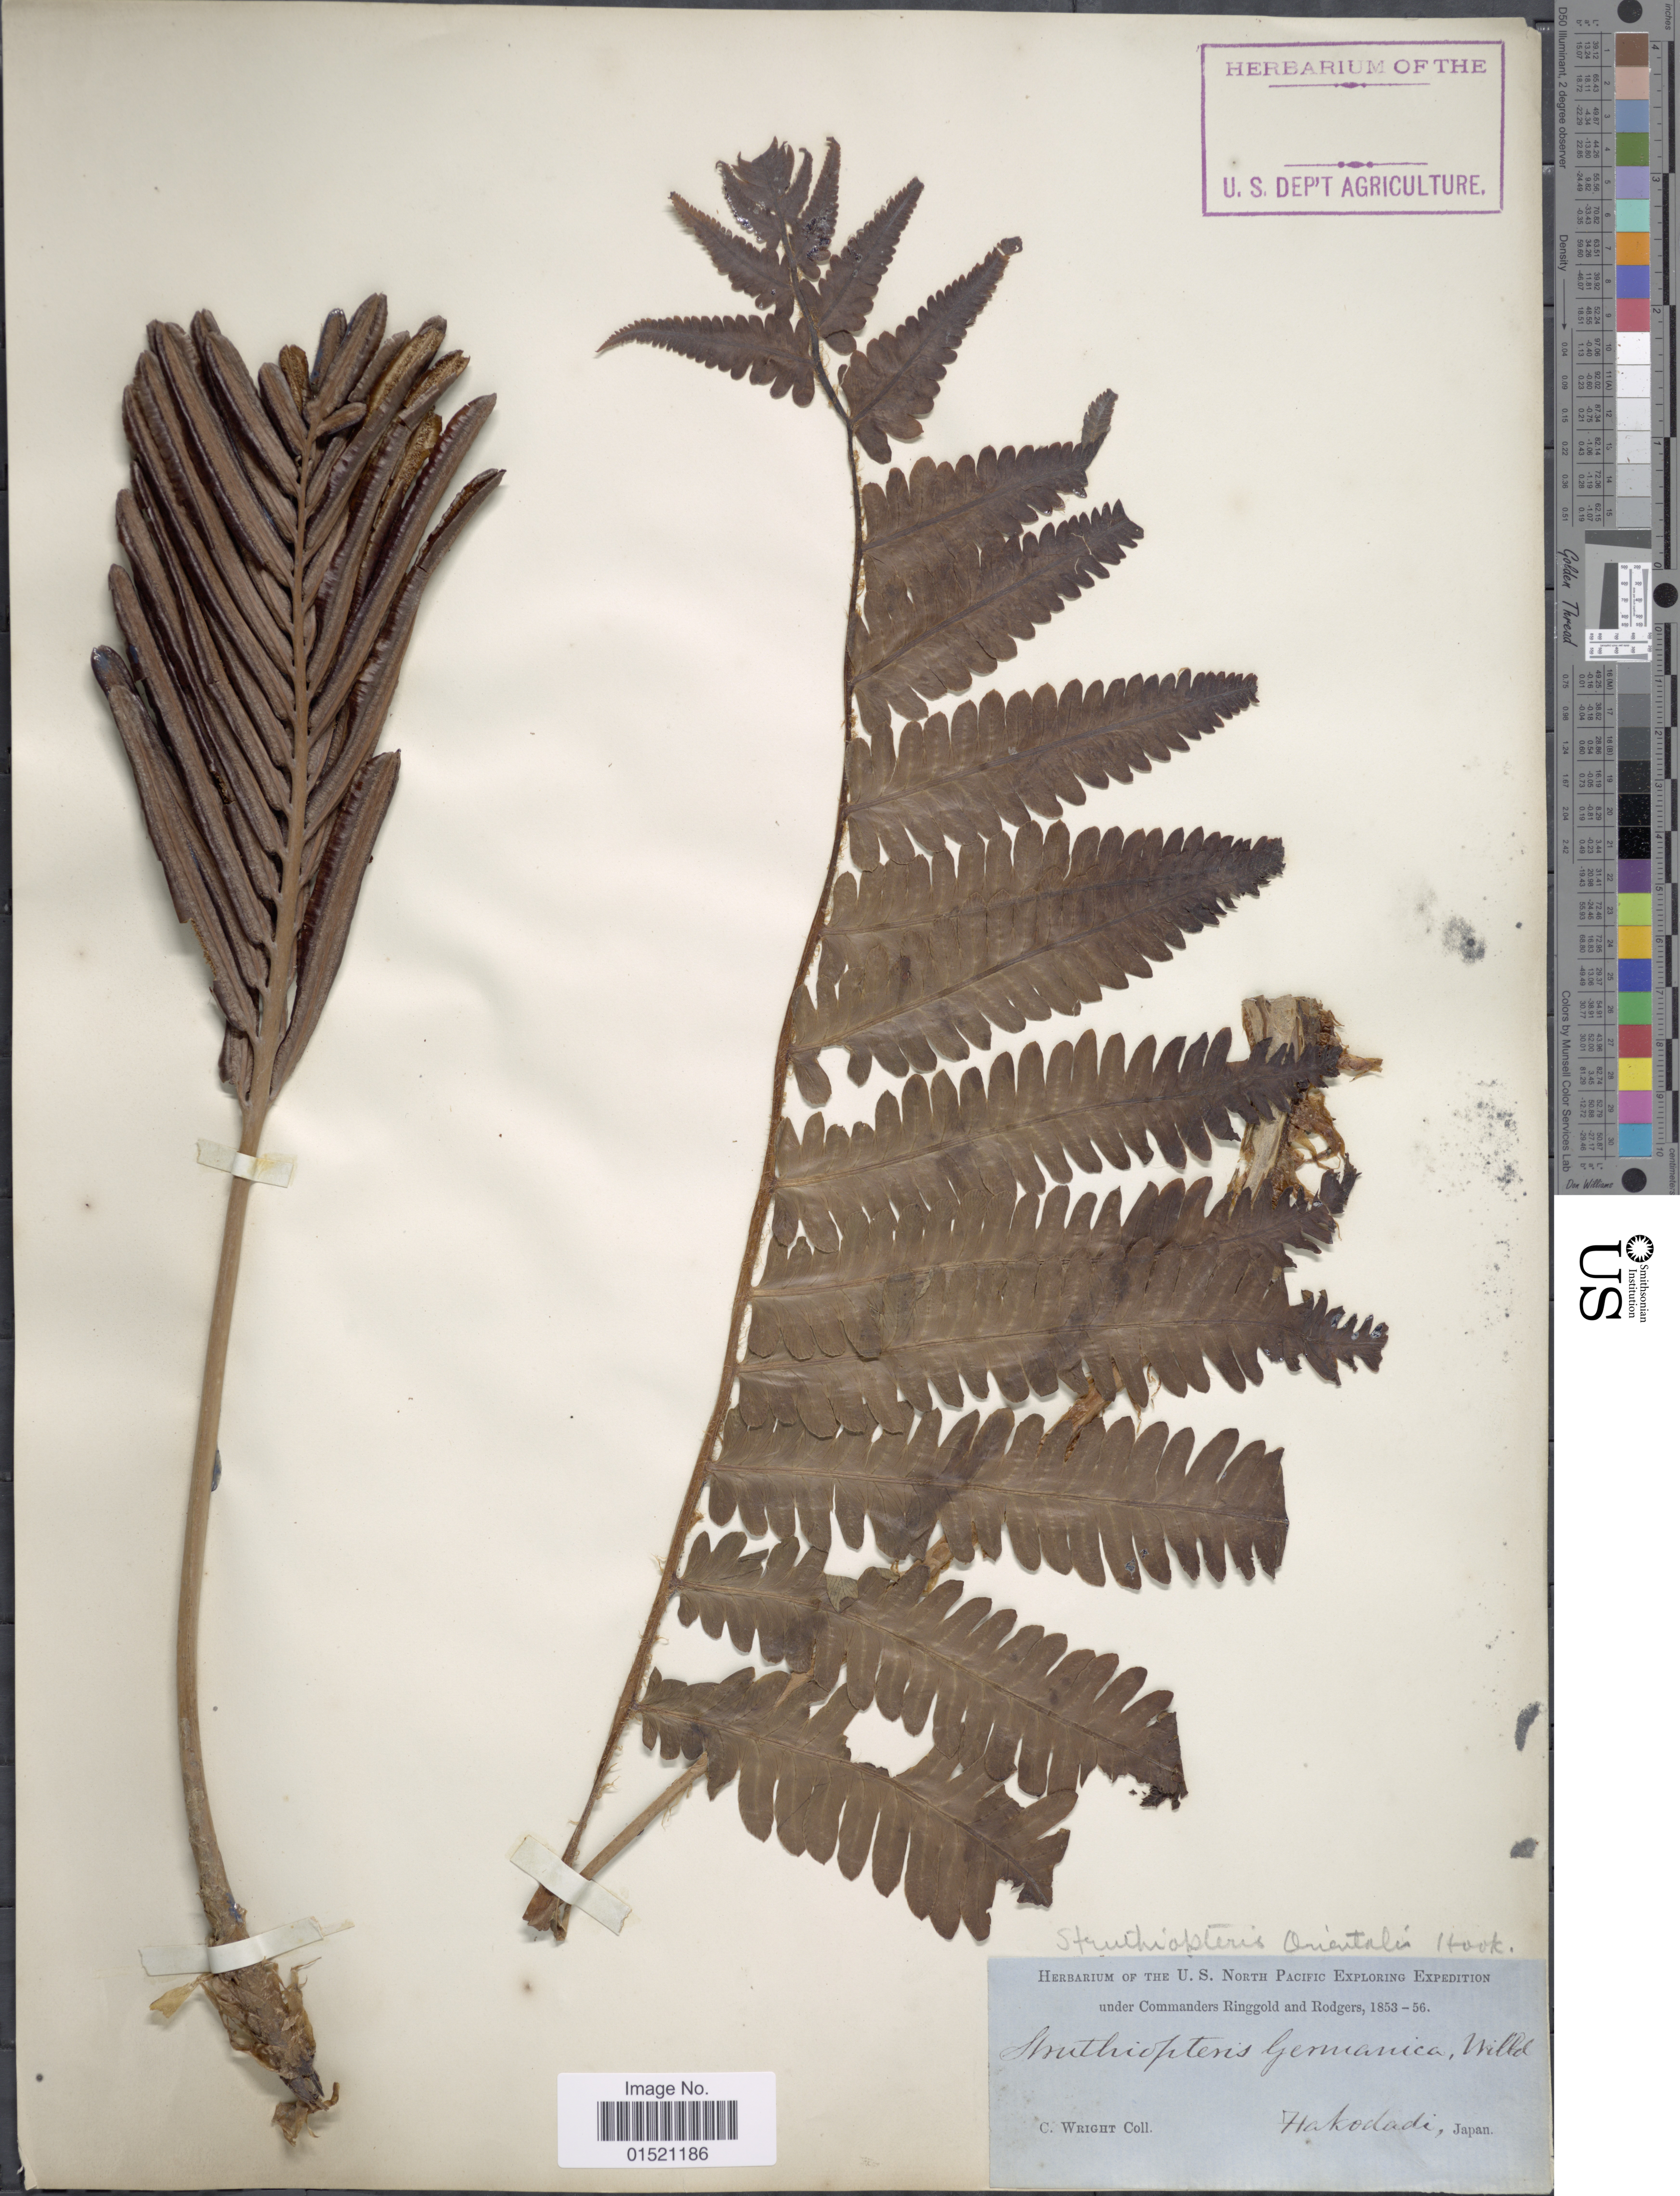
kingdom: Plantae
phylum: Tracheophyta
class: Polypodiopsida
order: Polypodiales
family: Onocleaceae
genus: Pentarhizidium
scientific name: Pentarhizidium orientale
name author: (Hook.) Hayata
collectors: C. Wright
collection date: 1853/1856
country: Japan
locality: Hakodadi